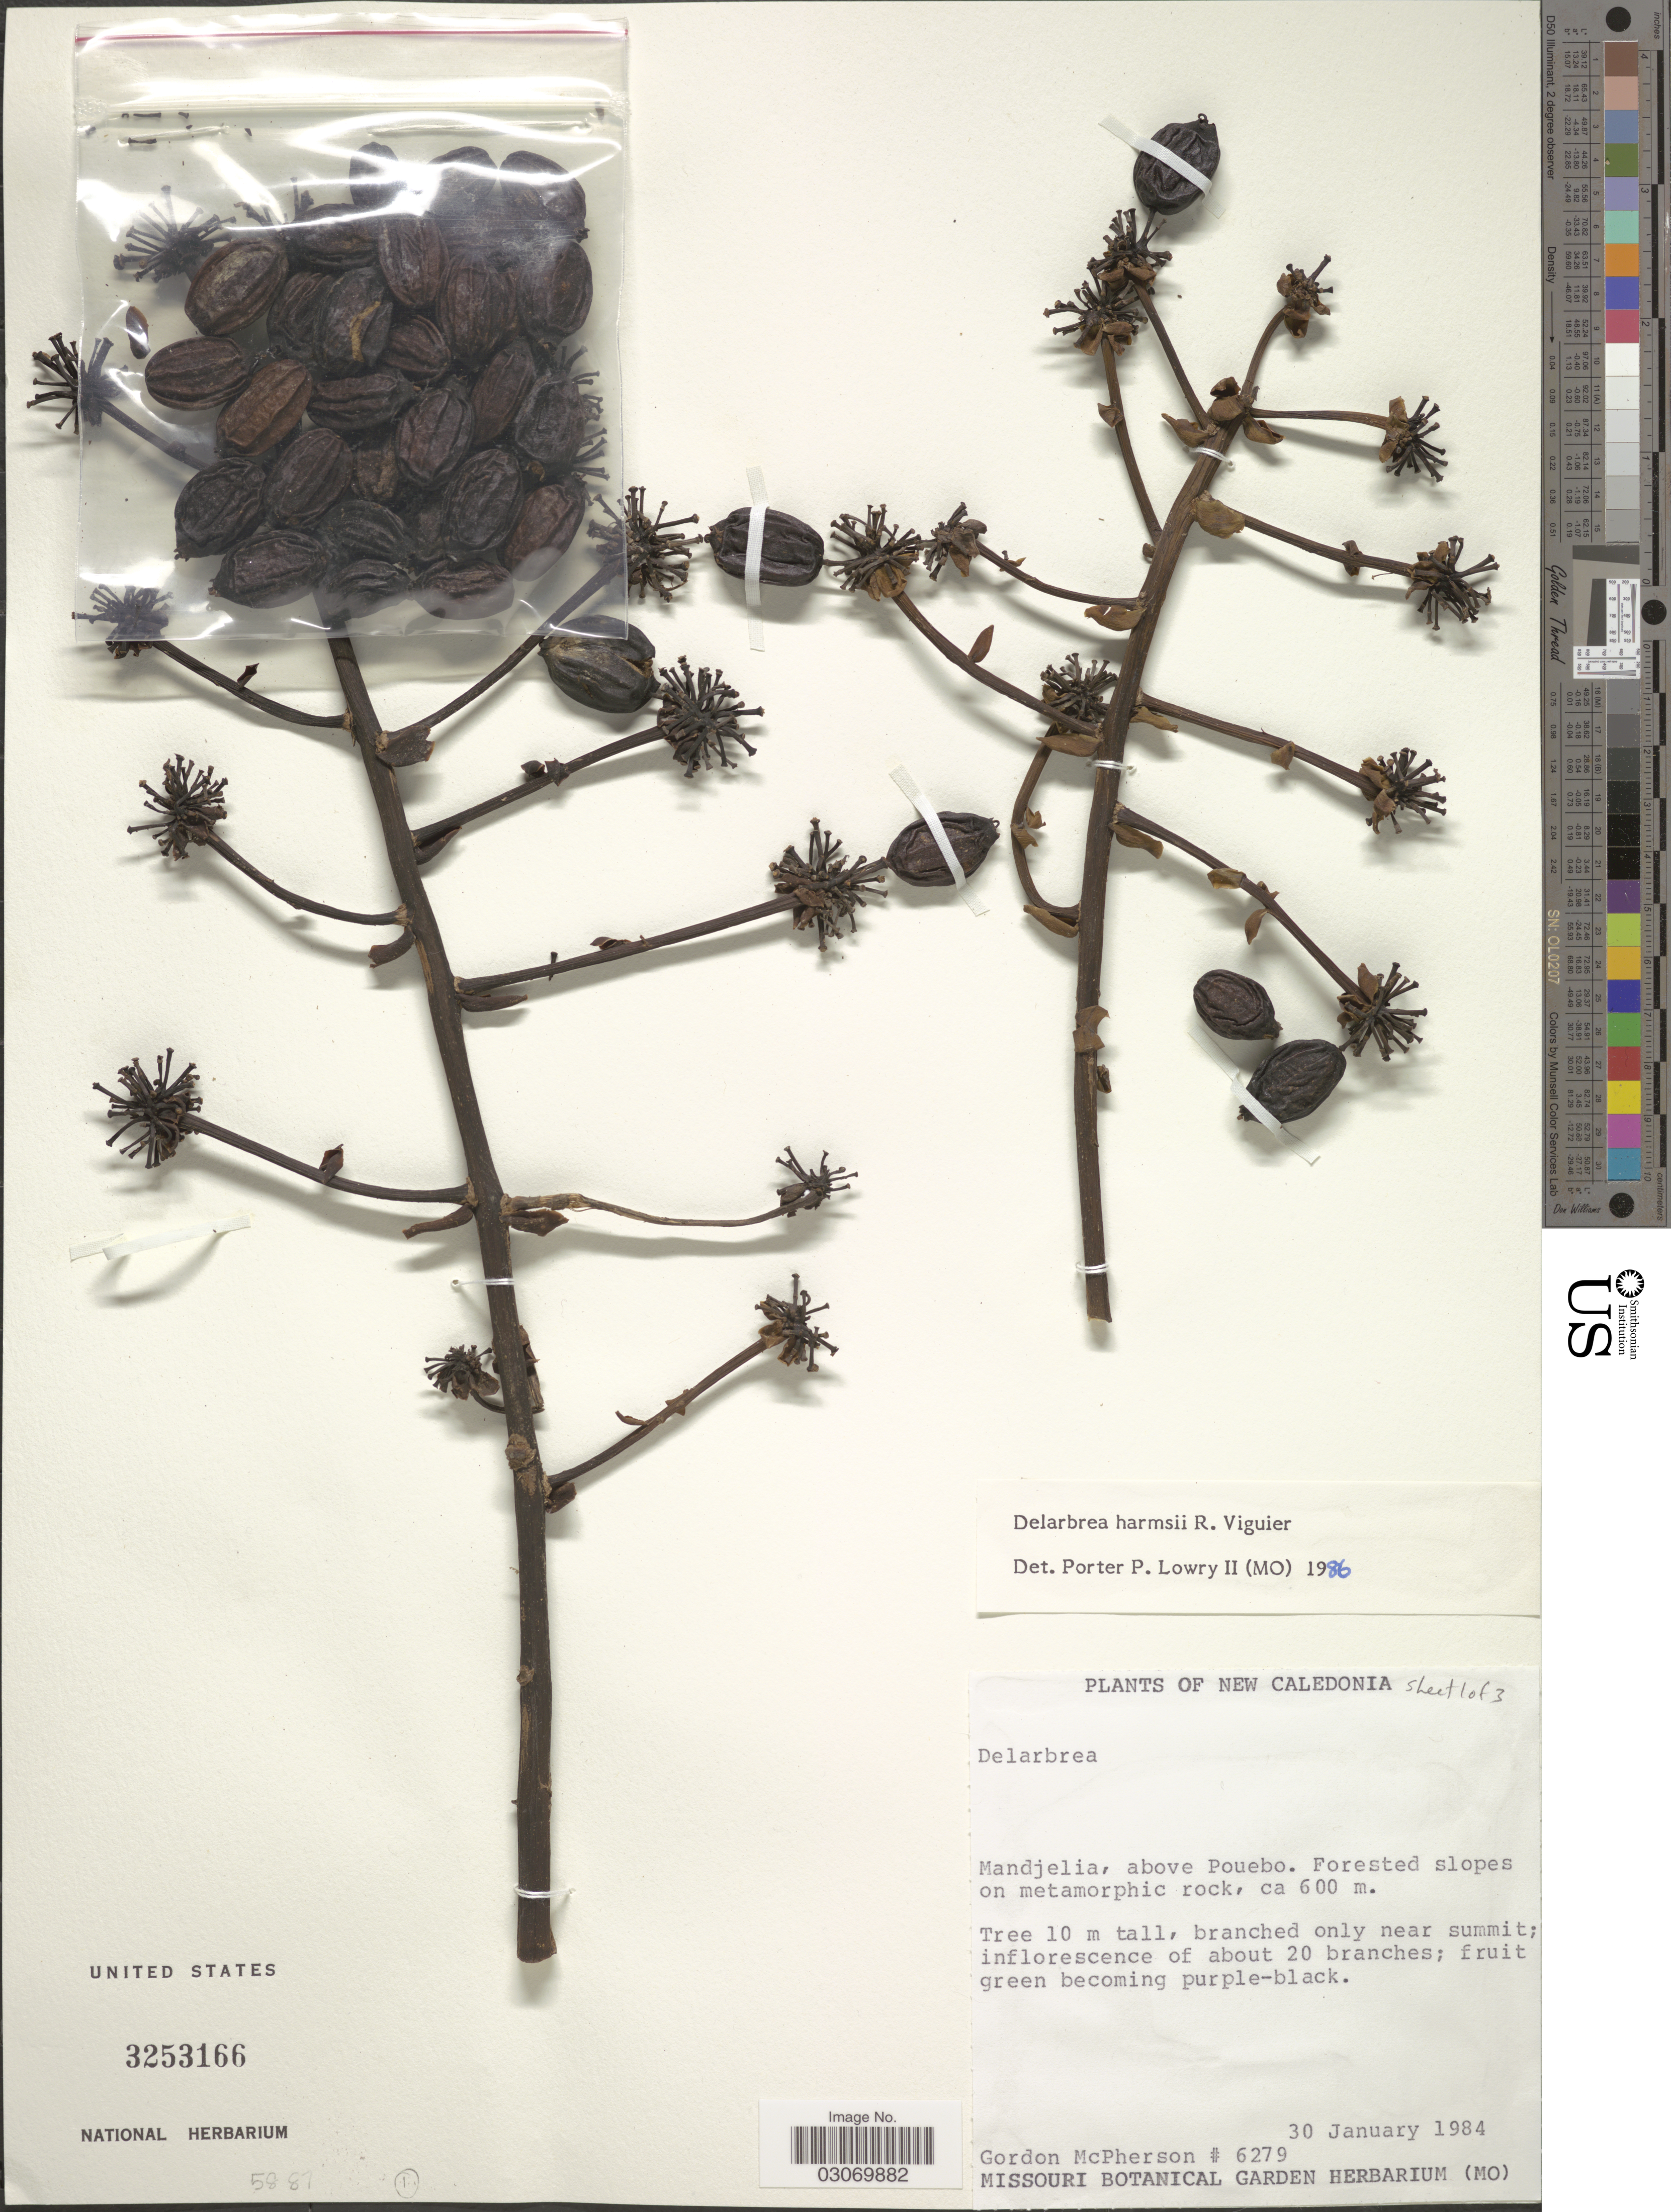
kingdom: Plantae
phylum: Tracheophyta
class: Magnoliopsida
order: Apiales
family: Myodocarpaceae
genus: Delarbrea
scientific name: Delarbrea harmsii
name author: R. Vig.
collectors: G. D. McPherson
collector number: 6279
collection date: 1984-01-30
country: New Caledonia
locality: Mandjelia, above Pouebo, Forested slopes on metamorphic rock.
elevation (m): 600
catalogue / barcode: US 3253166